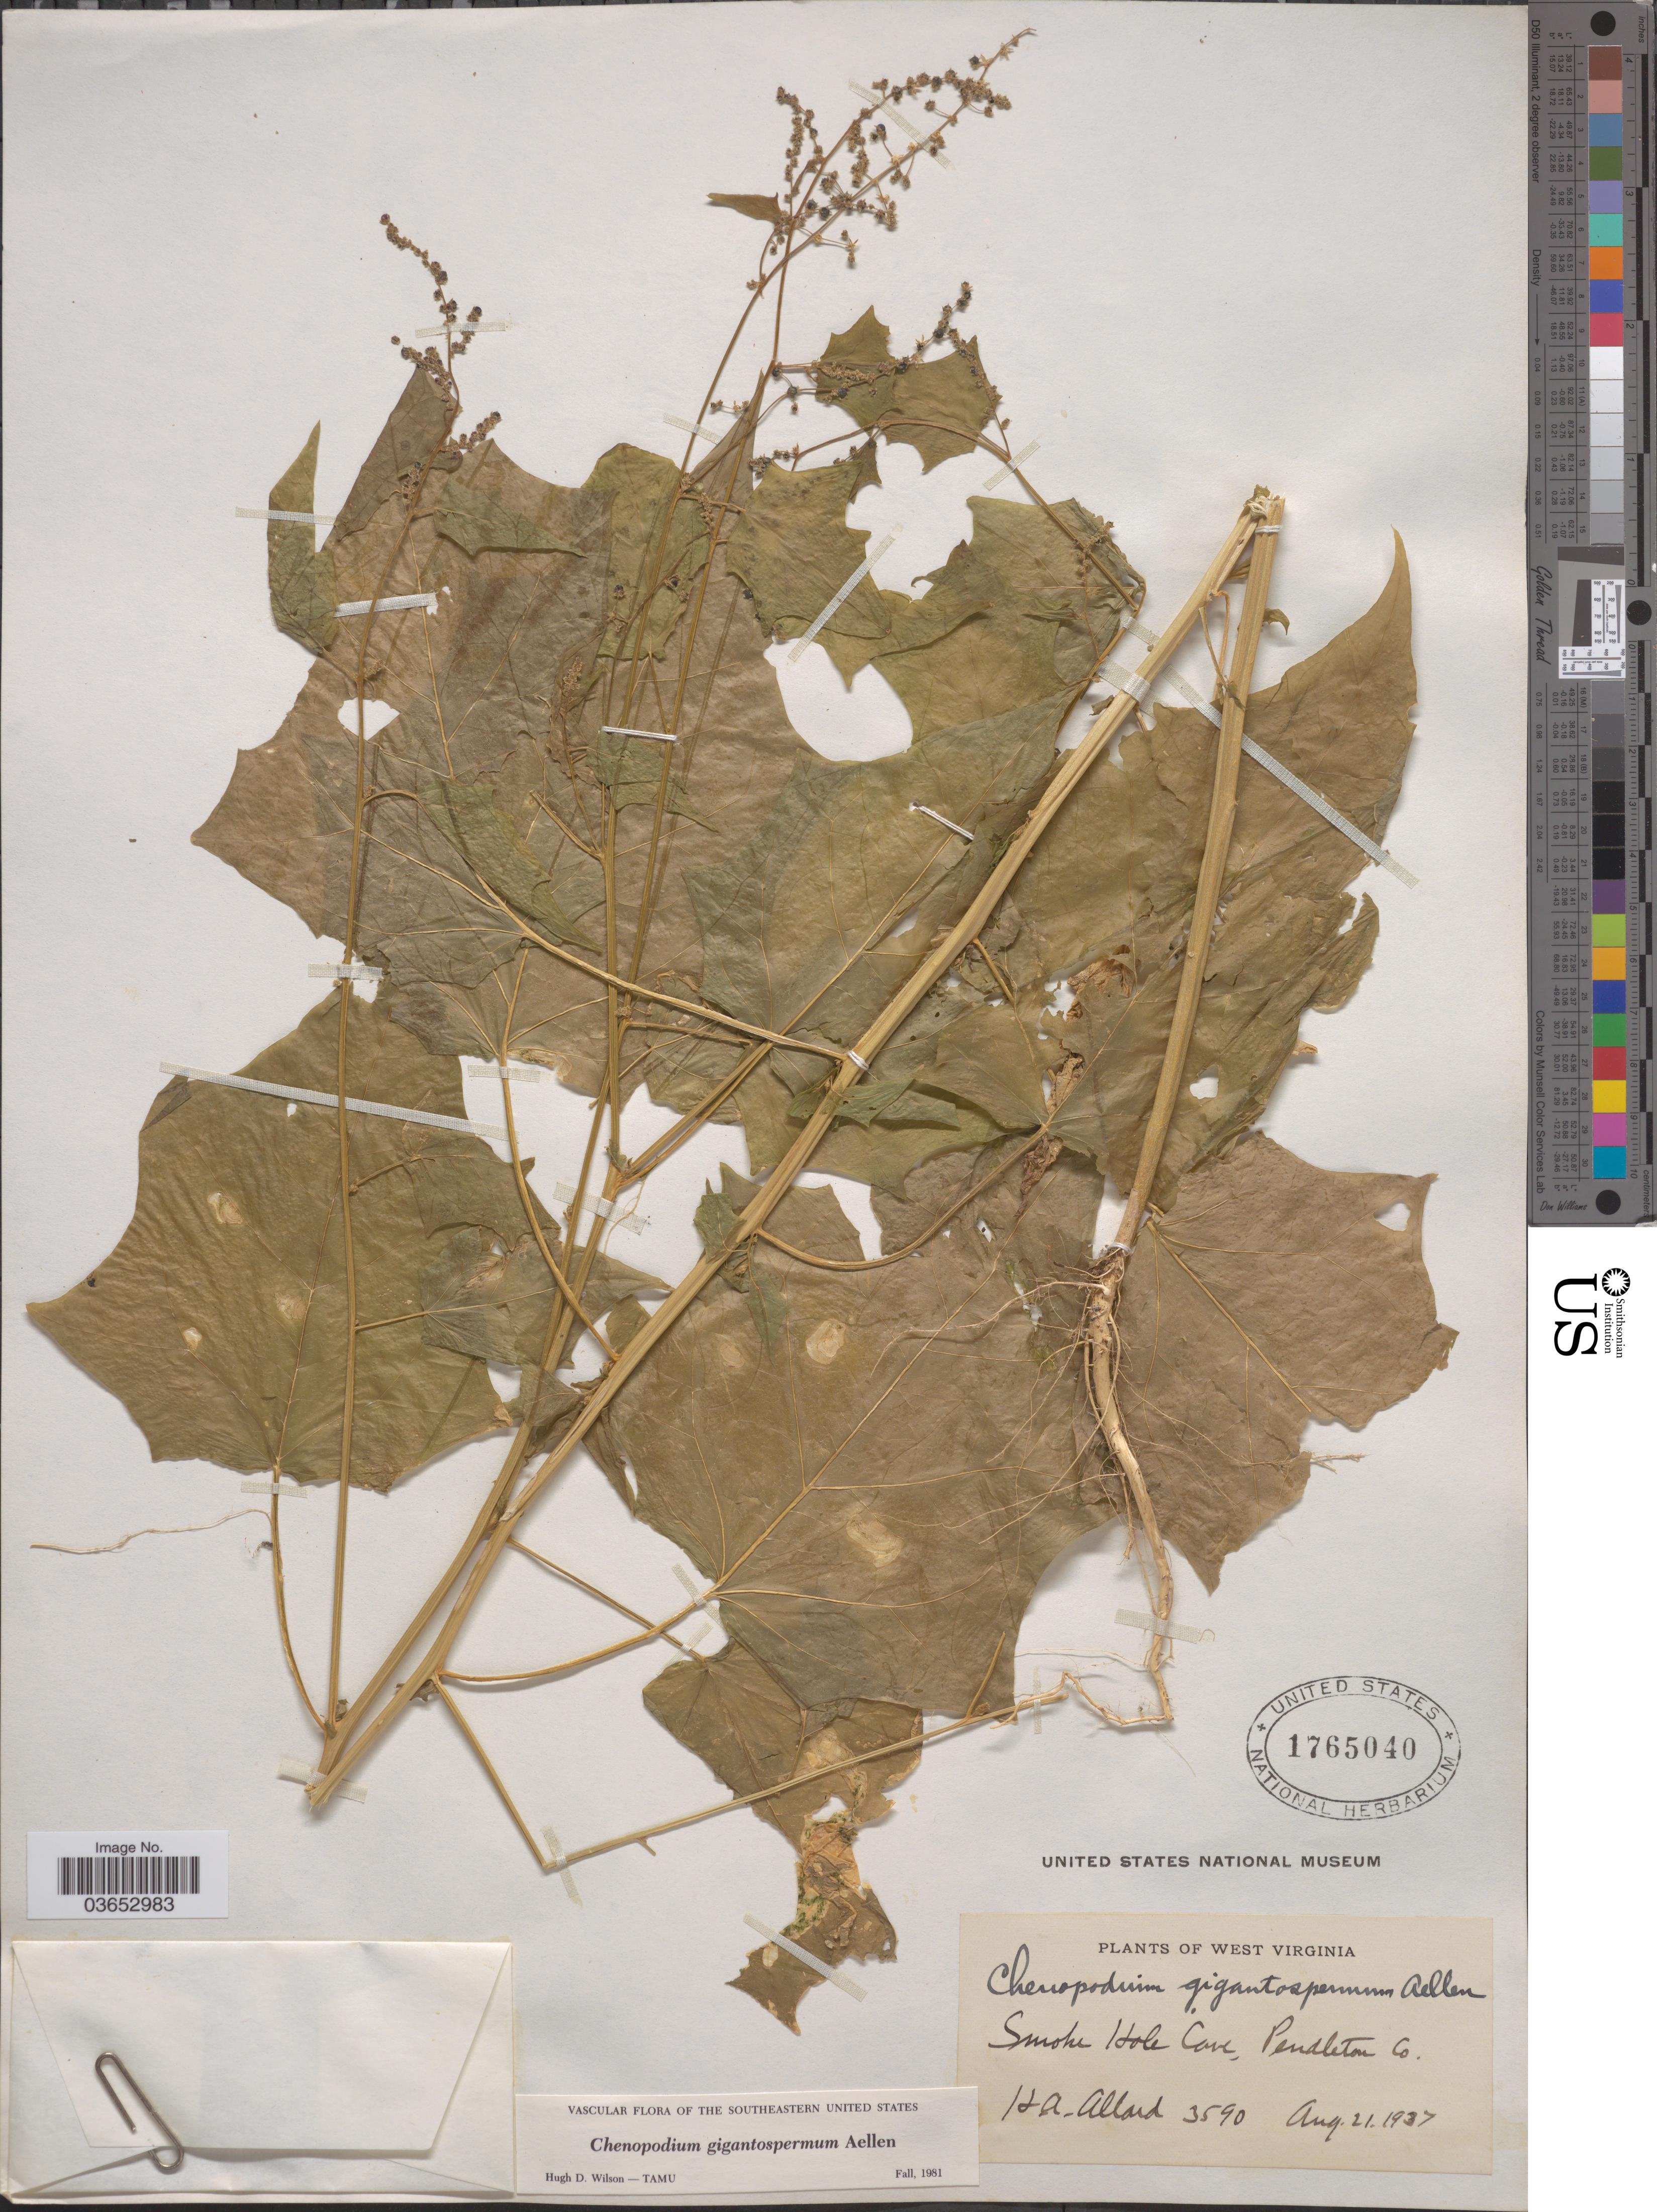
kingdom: Plantae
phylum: Tracheophyta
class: Magnoliopsida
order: Caryophyllales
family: Amaranthaceae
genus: Chenopodium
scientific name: Chenopodium gigantospermum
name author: Aellen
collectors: H. A. Allard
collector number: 3590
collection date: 1937-08-21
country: United States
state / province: West Virginia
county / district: Pendleton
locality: Smoke Hole Cave, Pendleton Co.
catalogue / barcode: US 1765040